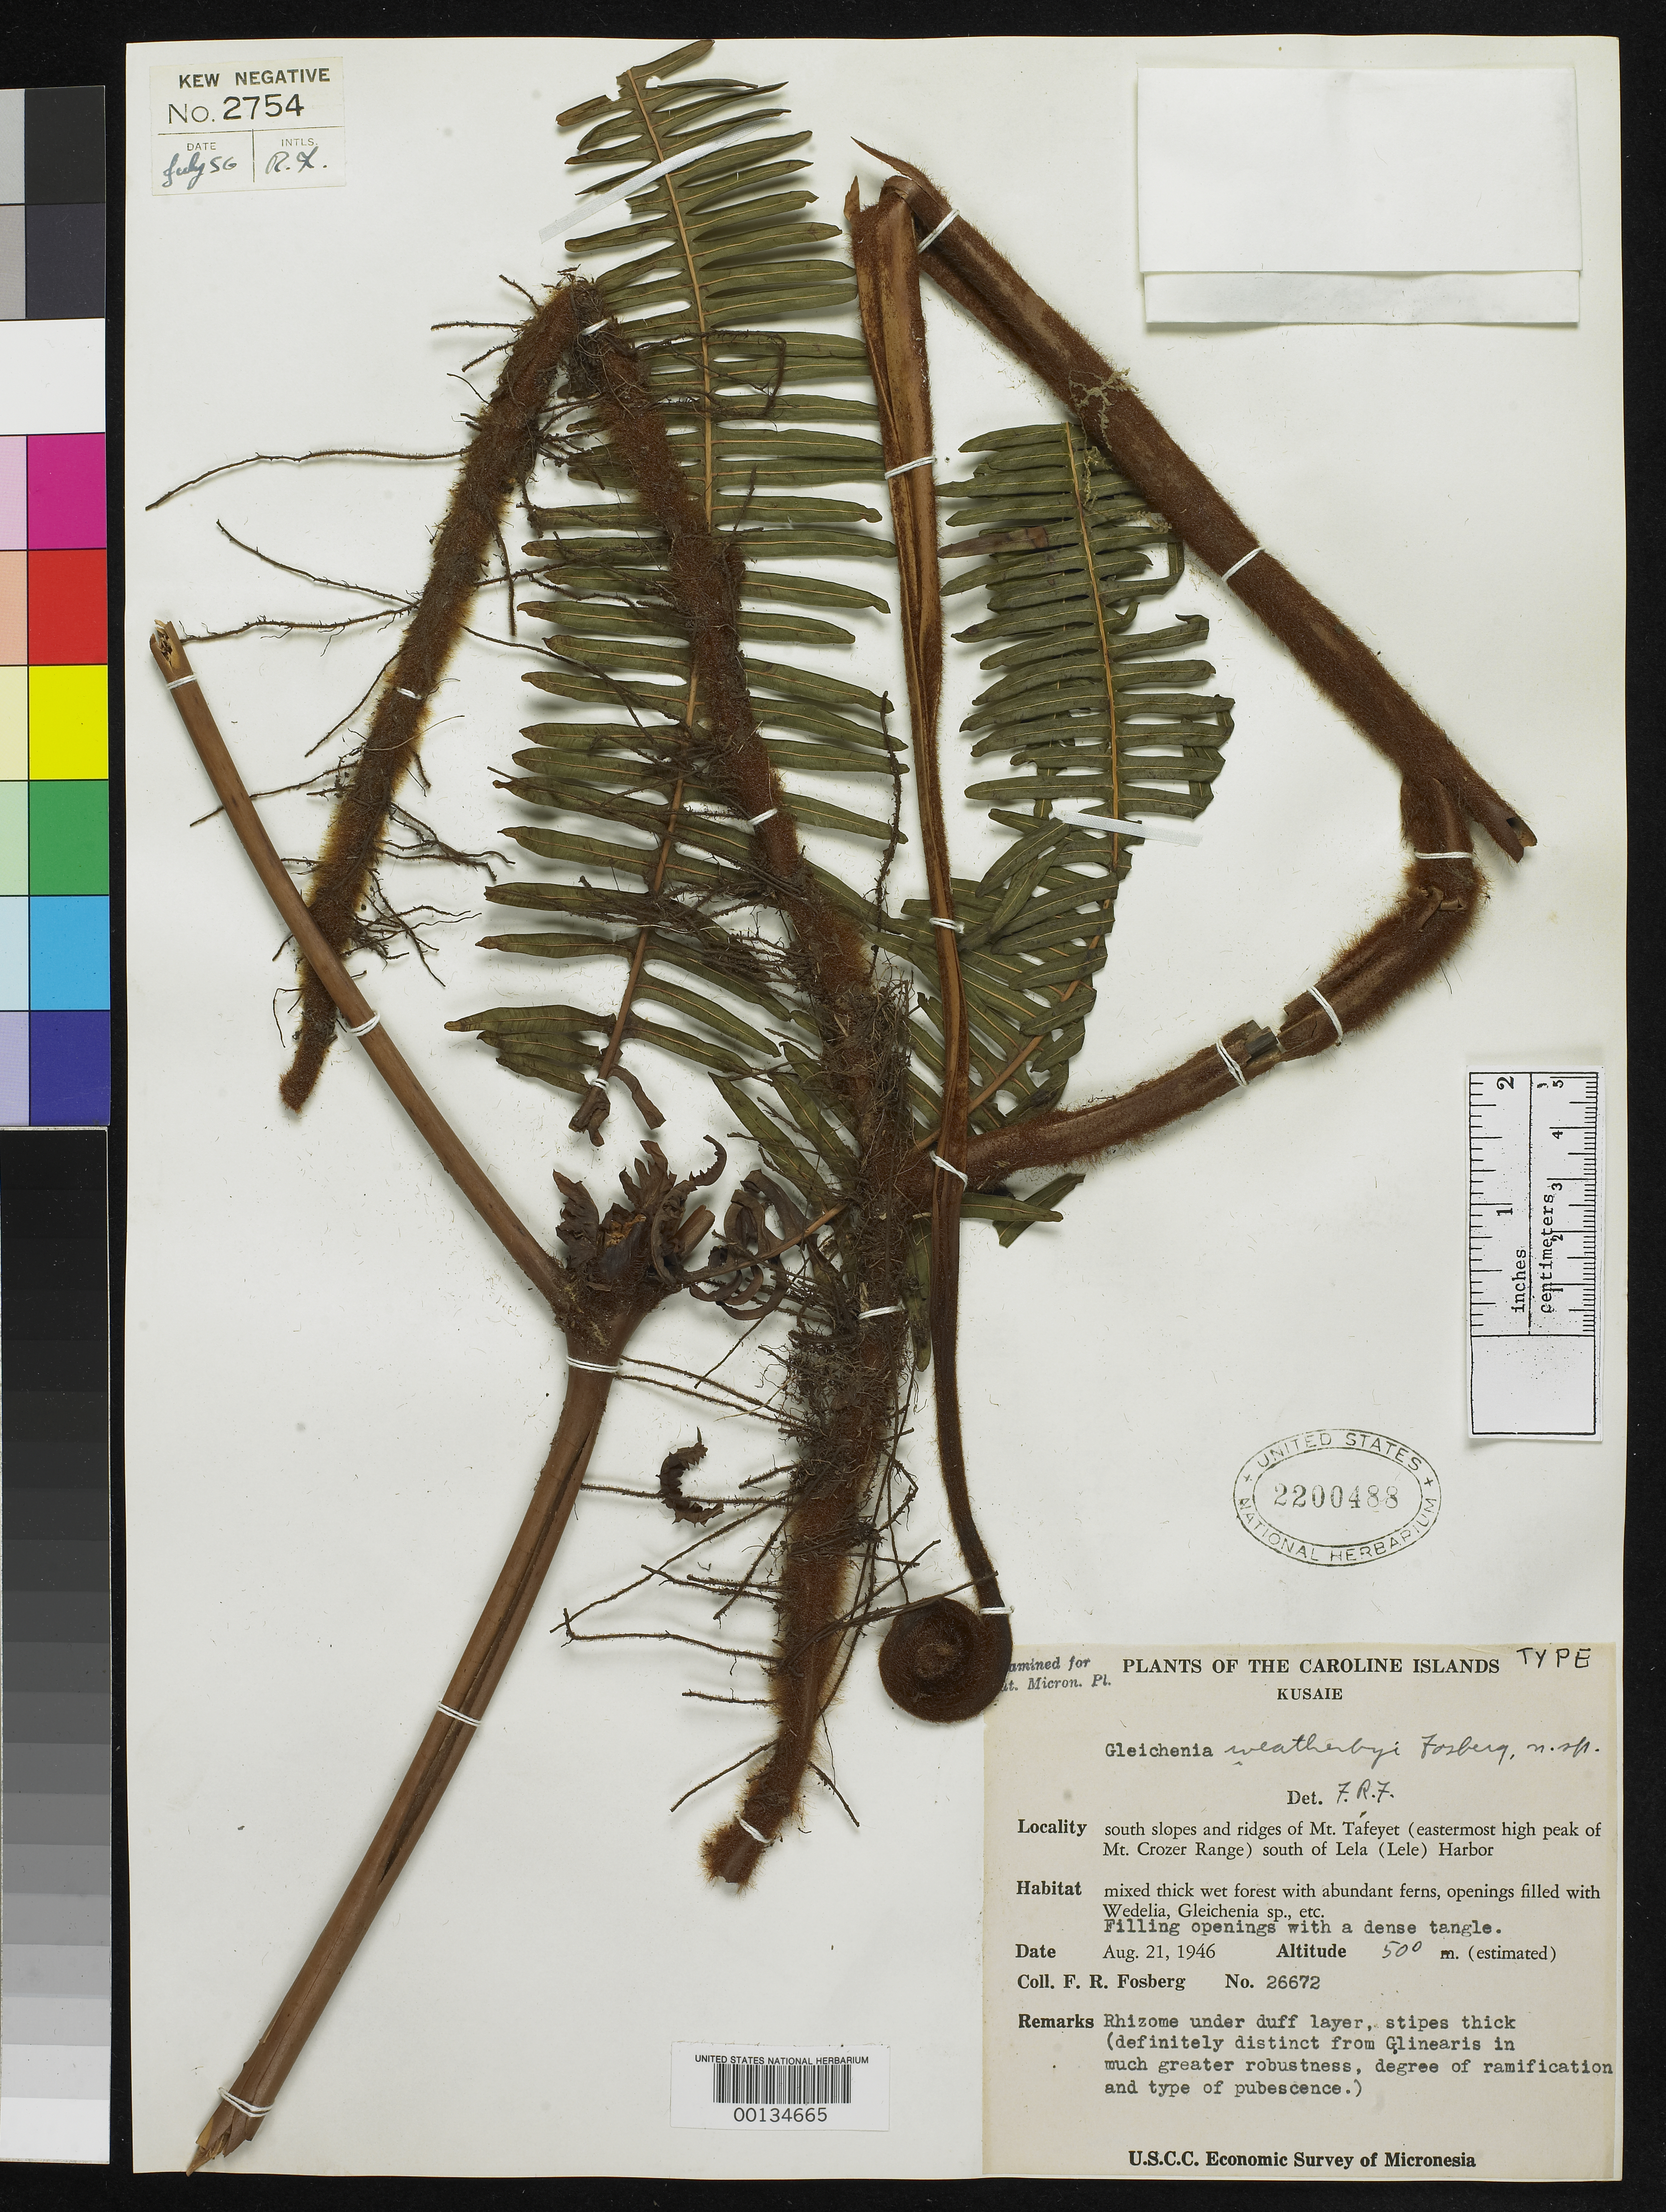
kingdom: Plantae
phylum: Tracheophyta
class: Polypodiopsida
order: Gleicheniales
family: Gleicheniaceae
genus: Gleichenia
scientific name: Gleichenia weatherbyi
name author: Fosberg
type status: Holotype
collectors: F. R. Fosberg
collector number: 26672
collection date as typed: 21 Aug 1946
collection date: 1946-08-21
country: Micronesia, Federated States of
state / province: Kosrae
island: Kosrae [Kusaie]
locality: S slopes & ridges of Mt. Tafeyet, easternmost high peak of Mt. Crozer Range, S of Lela (Lele) Harbor.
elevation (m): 500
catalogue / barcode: US 2200488